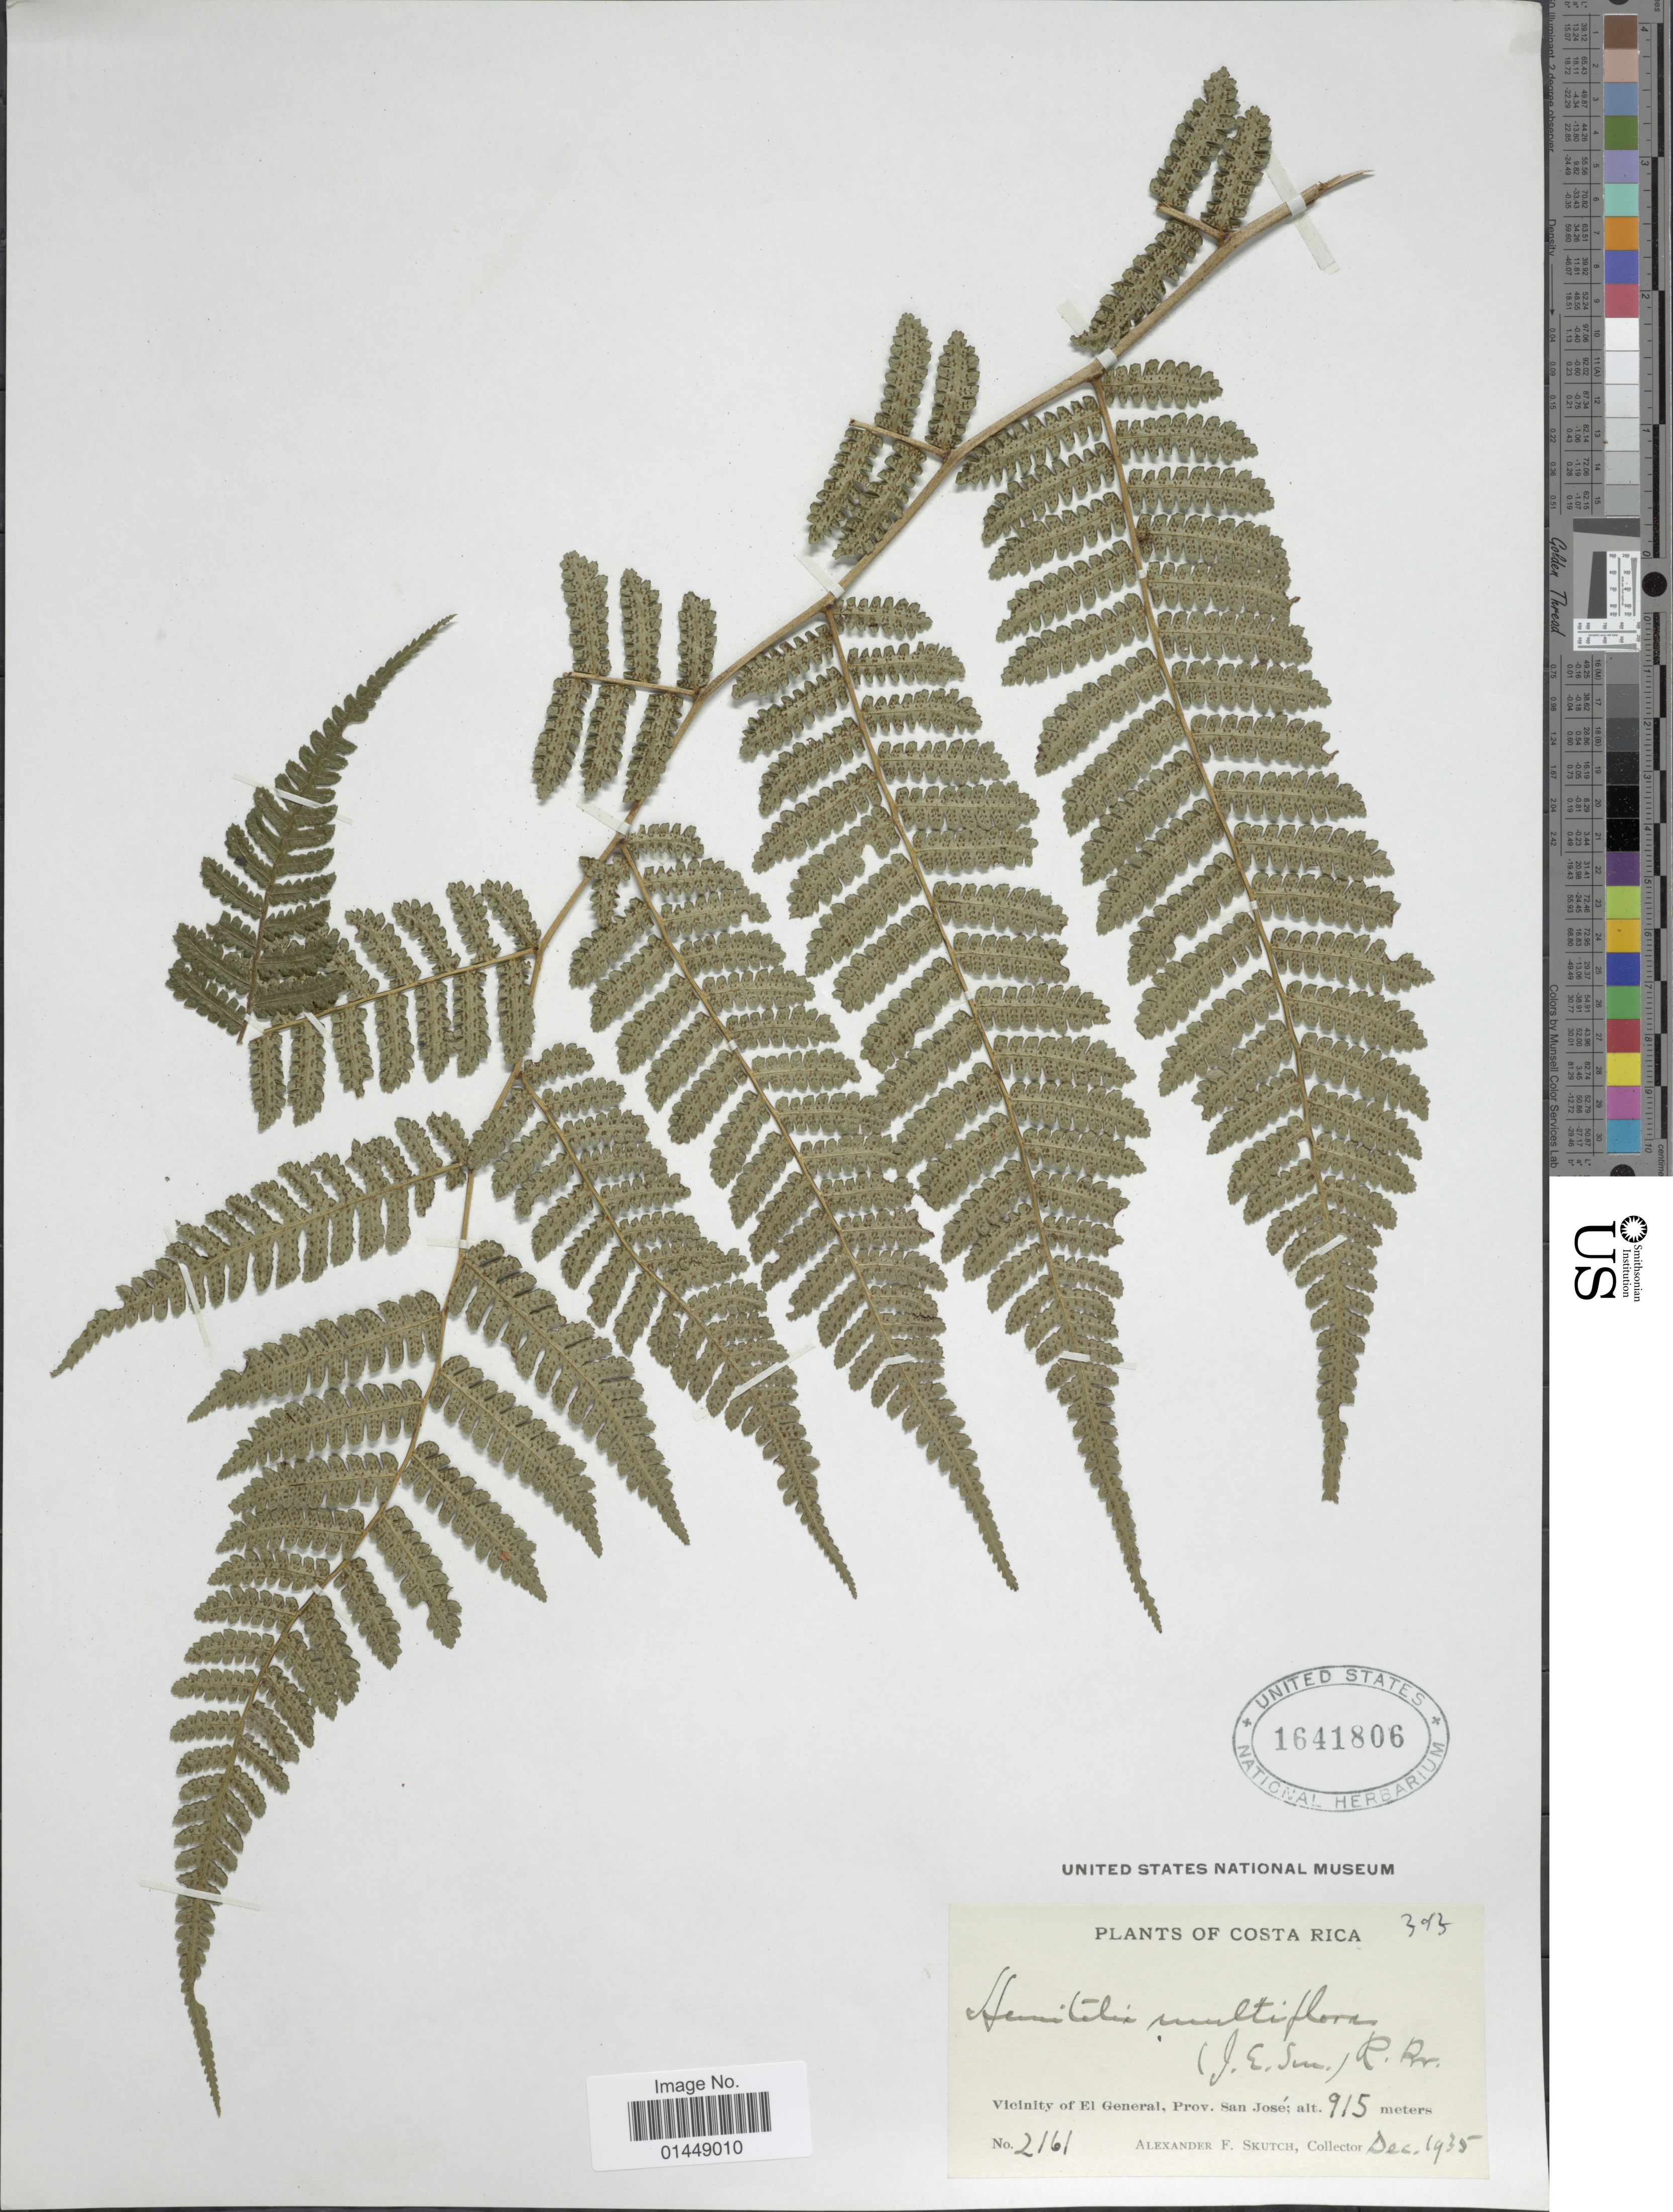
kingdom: Plantae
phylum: Tracheophyta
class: Polypodiopsida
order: Cyatheales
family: Cyatheaceae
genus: Cyathea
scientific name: Cyathea multiflora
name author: Sm.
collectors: A. F. Skutch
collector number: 2161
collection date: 1935-12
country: Costa Rica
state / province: San José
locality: Vicinity of El General, Prov. San José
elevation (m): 915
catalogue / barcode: US 1641806